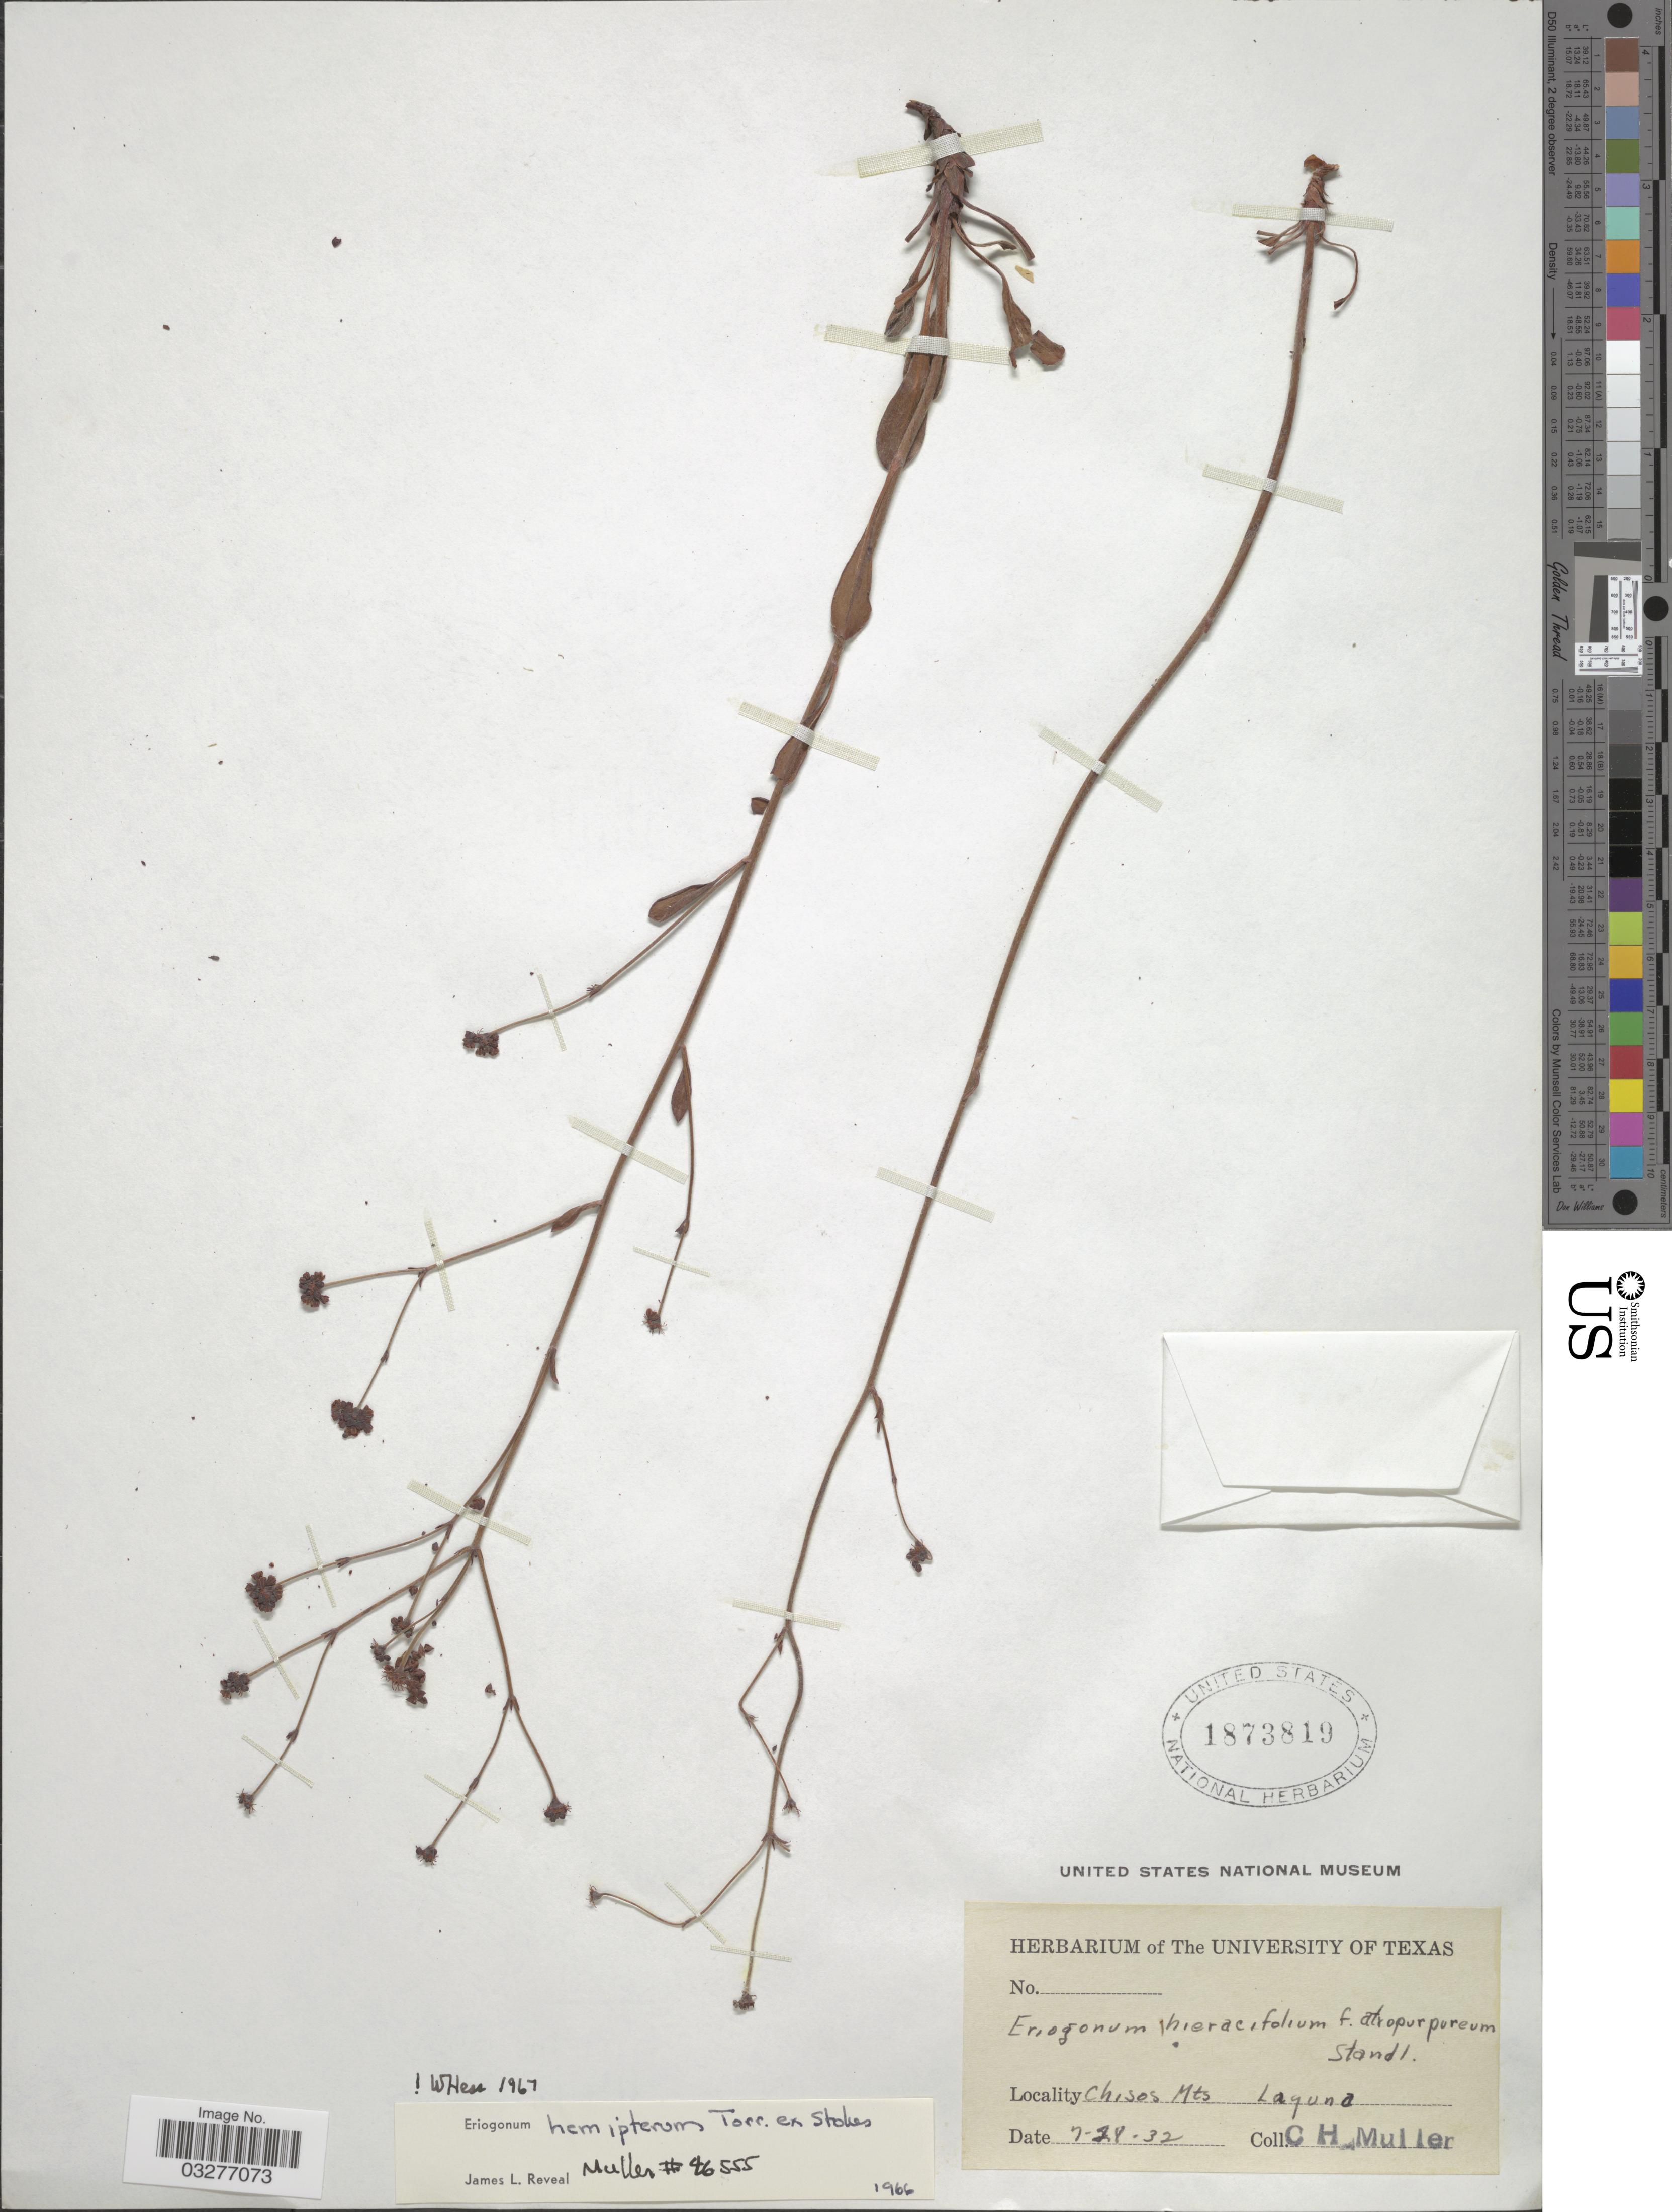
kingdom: Plantae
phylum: Tracheophyta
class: Magnoliopsida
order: Caryophyllales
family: Polygonaceae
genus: Eriogonum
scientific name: Eriogonum hemipterum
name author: (Torr.) S. Stokes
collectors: C. H. Mueller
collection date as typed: Transcribed d/m/y: 28/7/32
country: United States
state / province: Texas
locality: Chisos Mts. Laguna.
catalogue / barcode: US 1873819